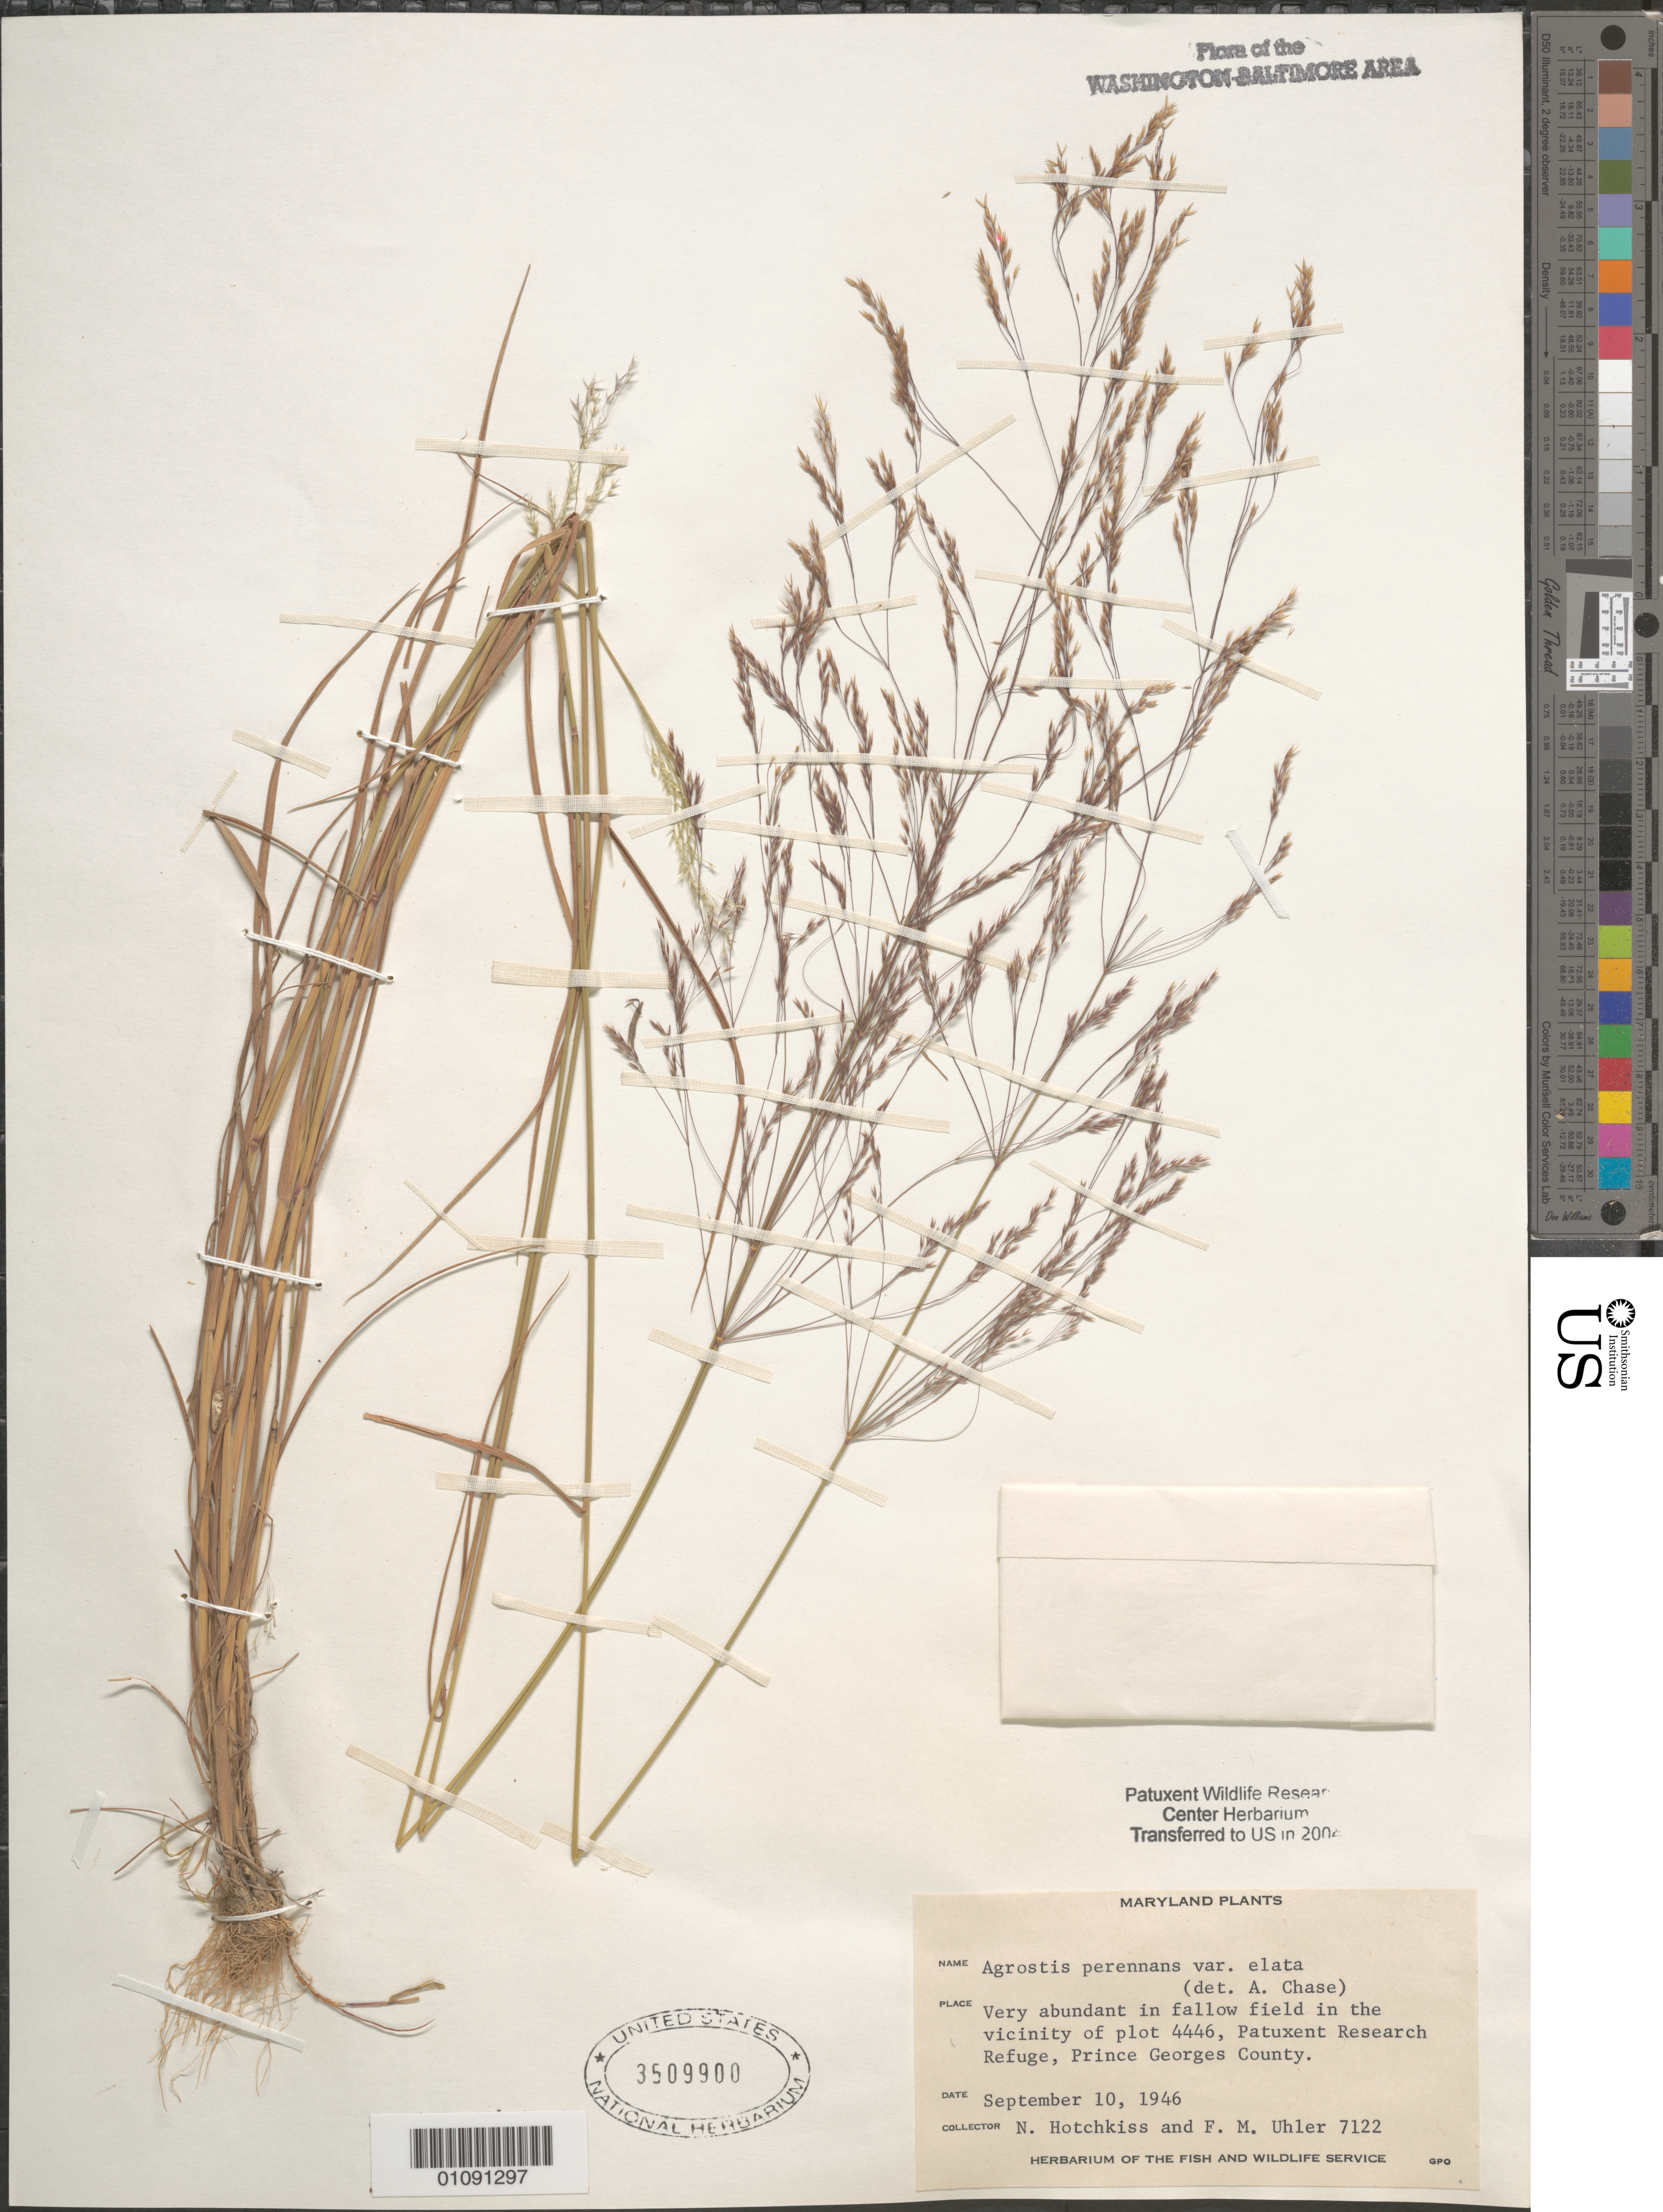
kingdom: Plantae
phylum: Tracheophyta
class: Liliopsida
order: Poales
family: Poaceae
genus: Agrostis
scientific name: Agrostis perennans var. elata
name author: (Pursh) Hitchc.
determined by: Chase, [M.] Agnes, (US)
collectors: N. Hotchkiss & F. M. Uhler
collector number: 7122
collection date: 1946-09-10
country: United States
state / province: Maryland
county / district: Prince George's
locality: Patuxent Wildlife Refuge. In the vicinity of plot 4446.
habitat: Very abundant in fallow field.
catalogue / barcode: US 3509900